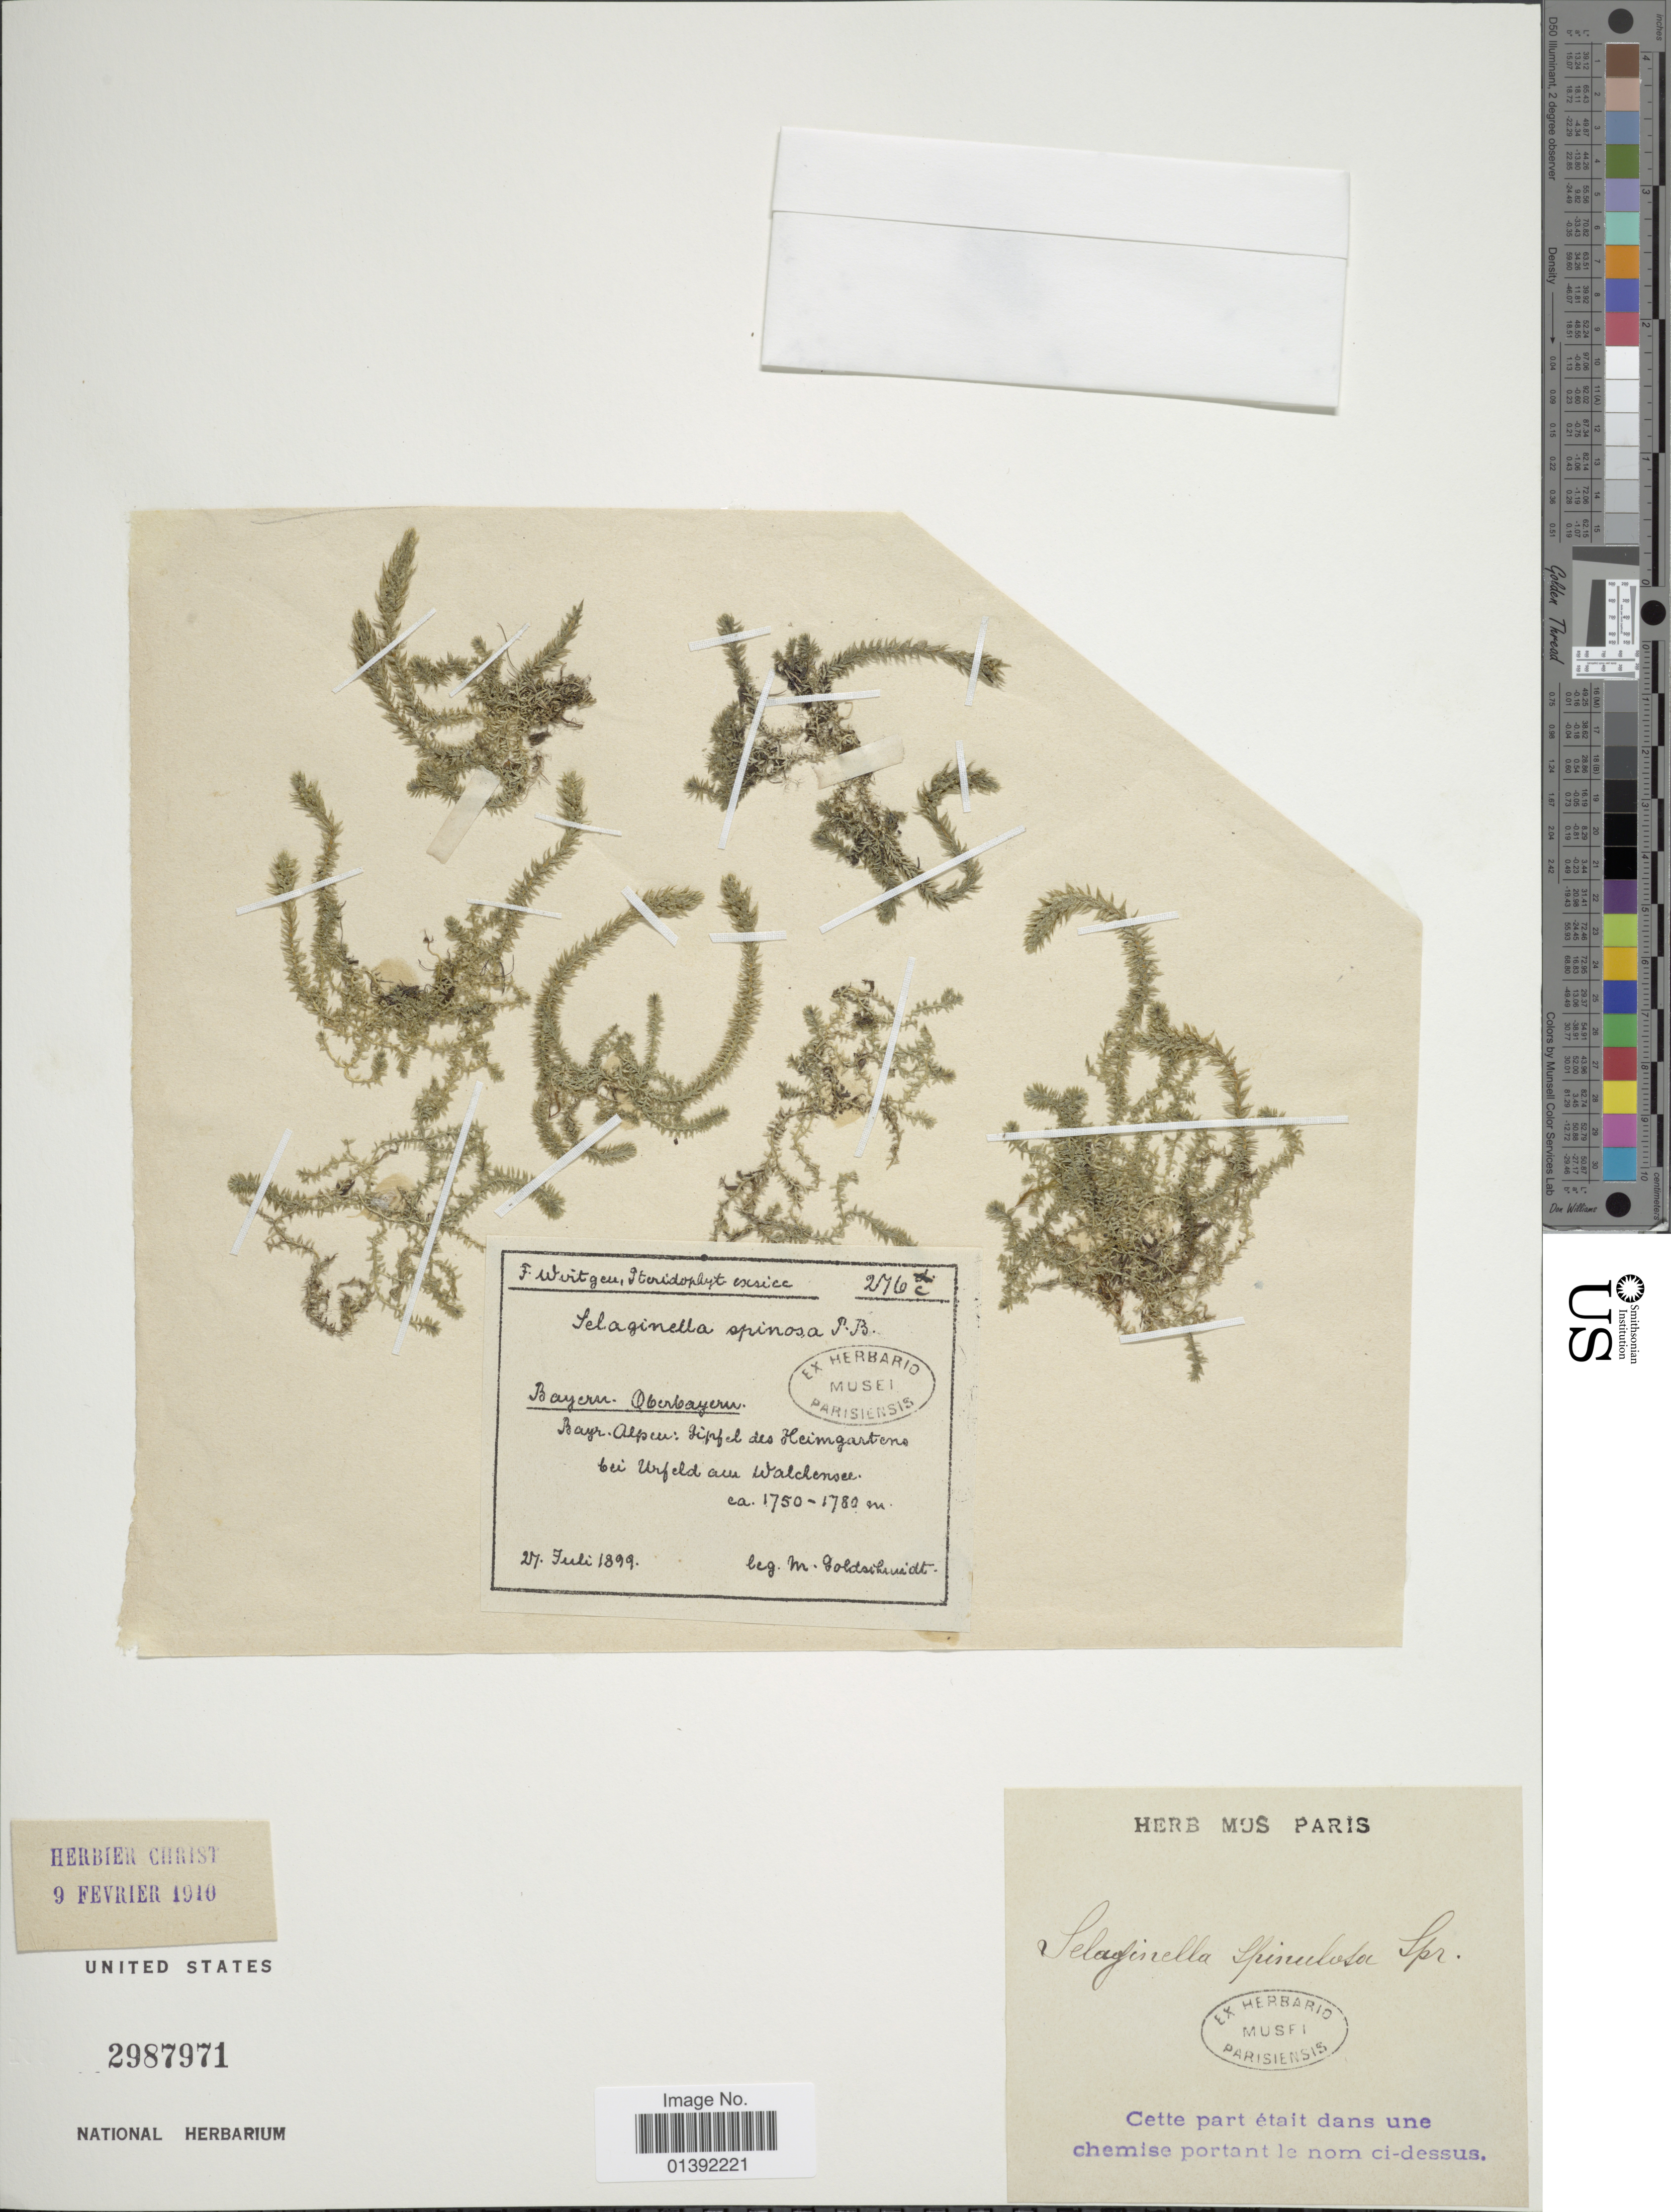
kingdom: Plantae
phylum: Tracheophyta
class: Lycopodiopsida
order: Selaginellales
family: Selaginellaceae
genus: Selaginella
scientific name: Selaginella selaginoides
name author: (L.) Link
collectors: M. Goldschmidt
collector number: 276c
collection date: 1899-07-27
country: Germany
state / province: Bayern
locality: Oberbayern, Bayer-Alpen: gifres des Heimgartens bei urfeld am Walchense [interpreted]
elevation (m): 1750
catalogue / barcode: US 2987971